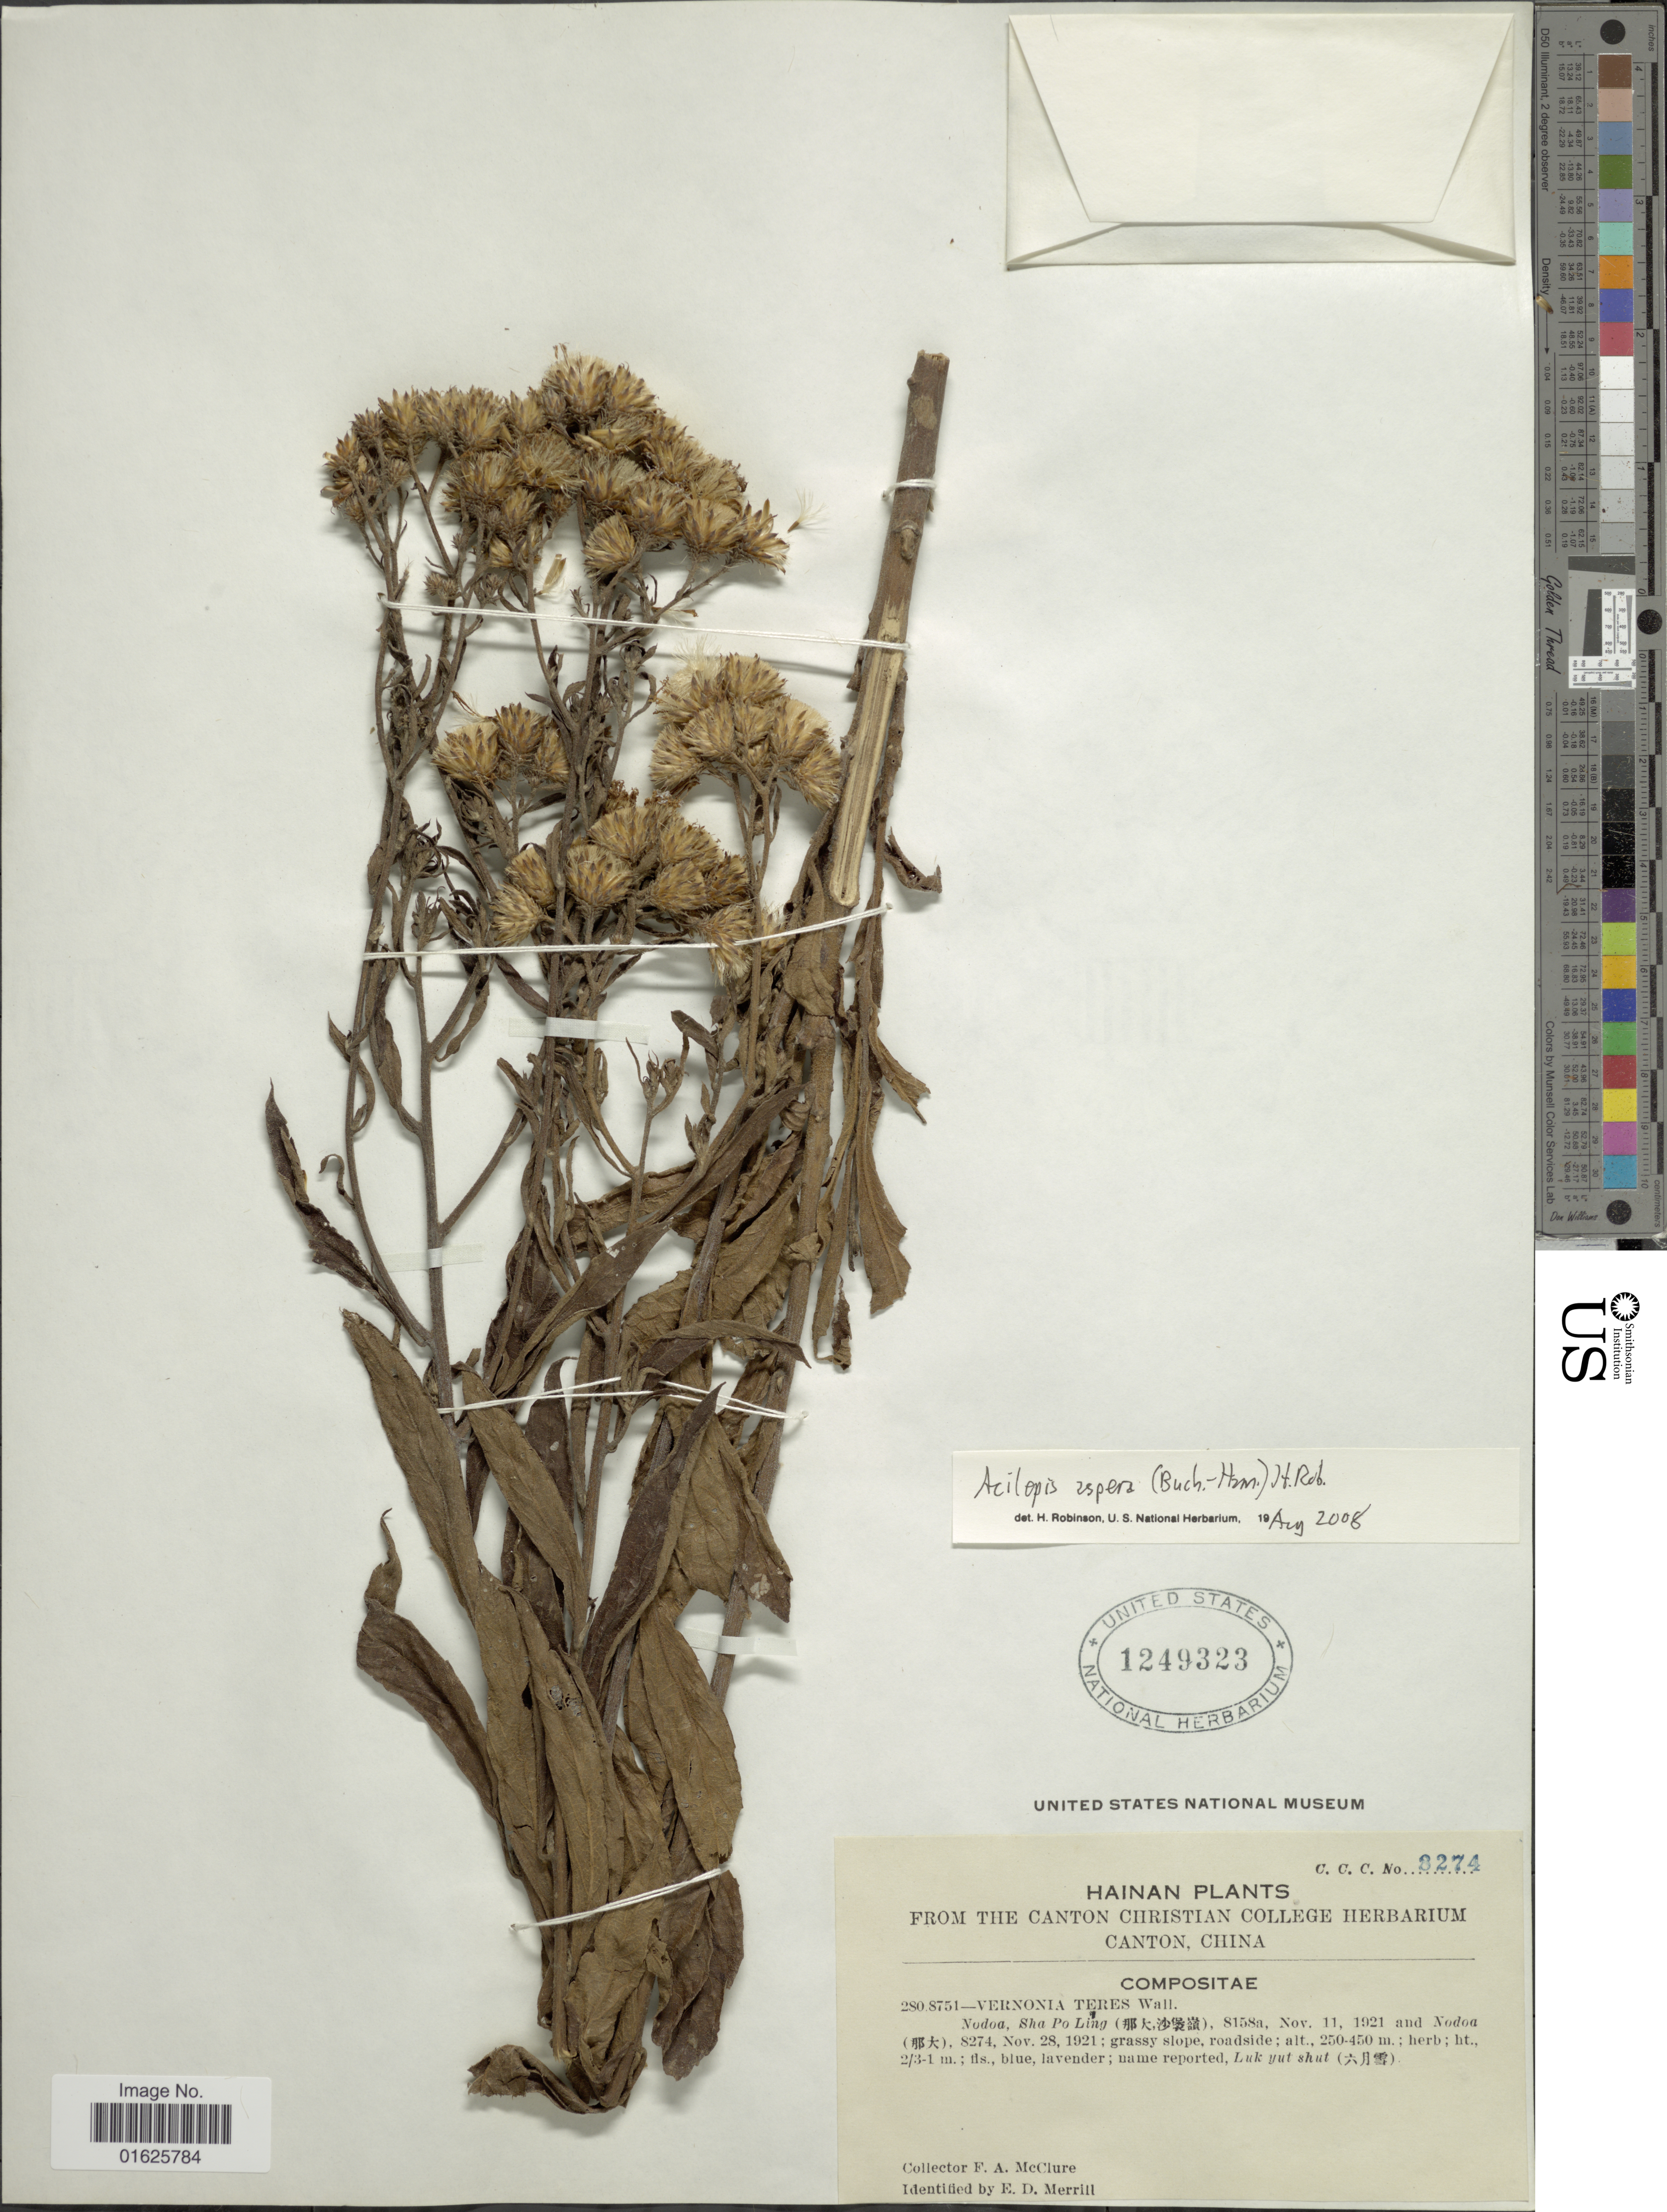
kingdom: Plantae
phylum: Tracheophyta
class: Magnoliopsida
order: Asterales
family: Asteraceae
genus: Acilepis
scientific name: Acilepis aspera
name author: (Buch.-Ham.) H. Rob.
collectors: F. A. McClure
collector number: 8274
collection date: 1921-11-28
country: China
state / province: Hainan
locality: Grassy slope, roadside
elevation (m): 250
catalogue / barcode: US 1249323